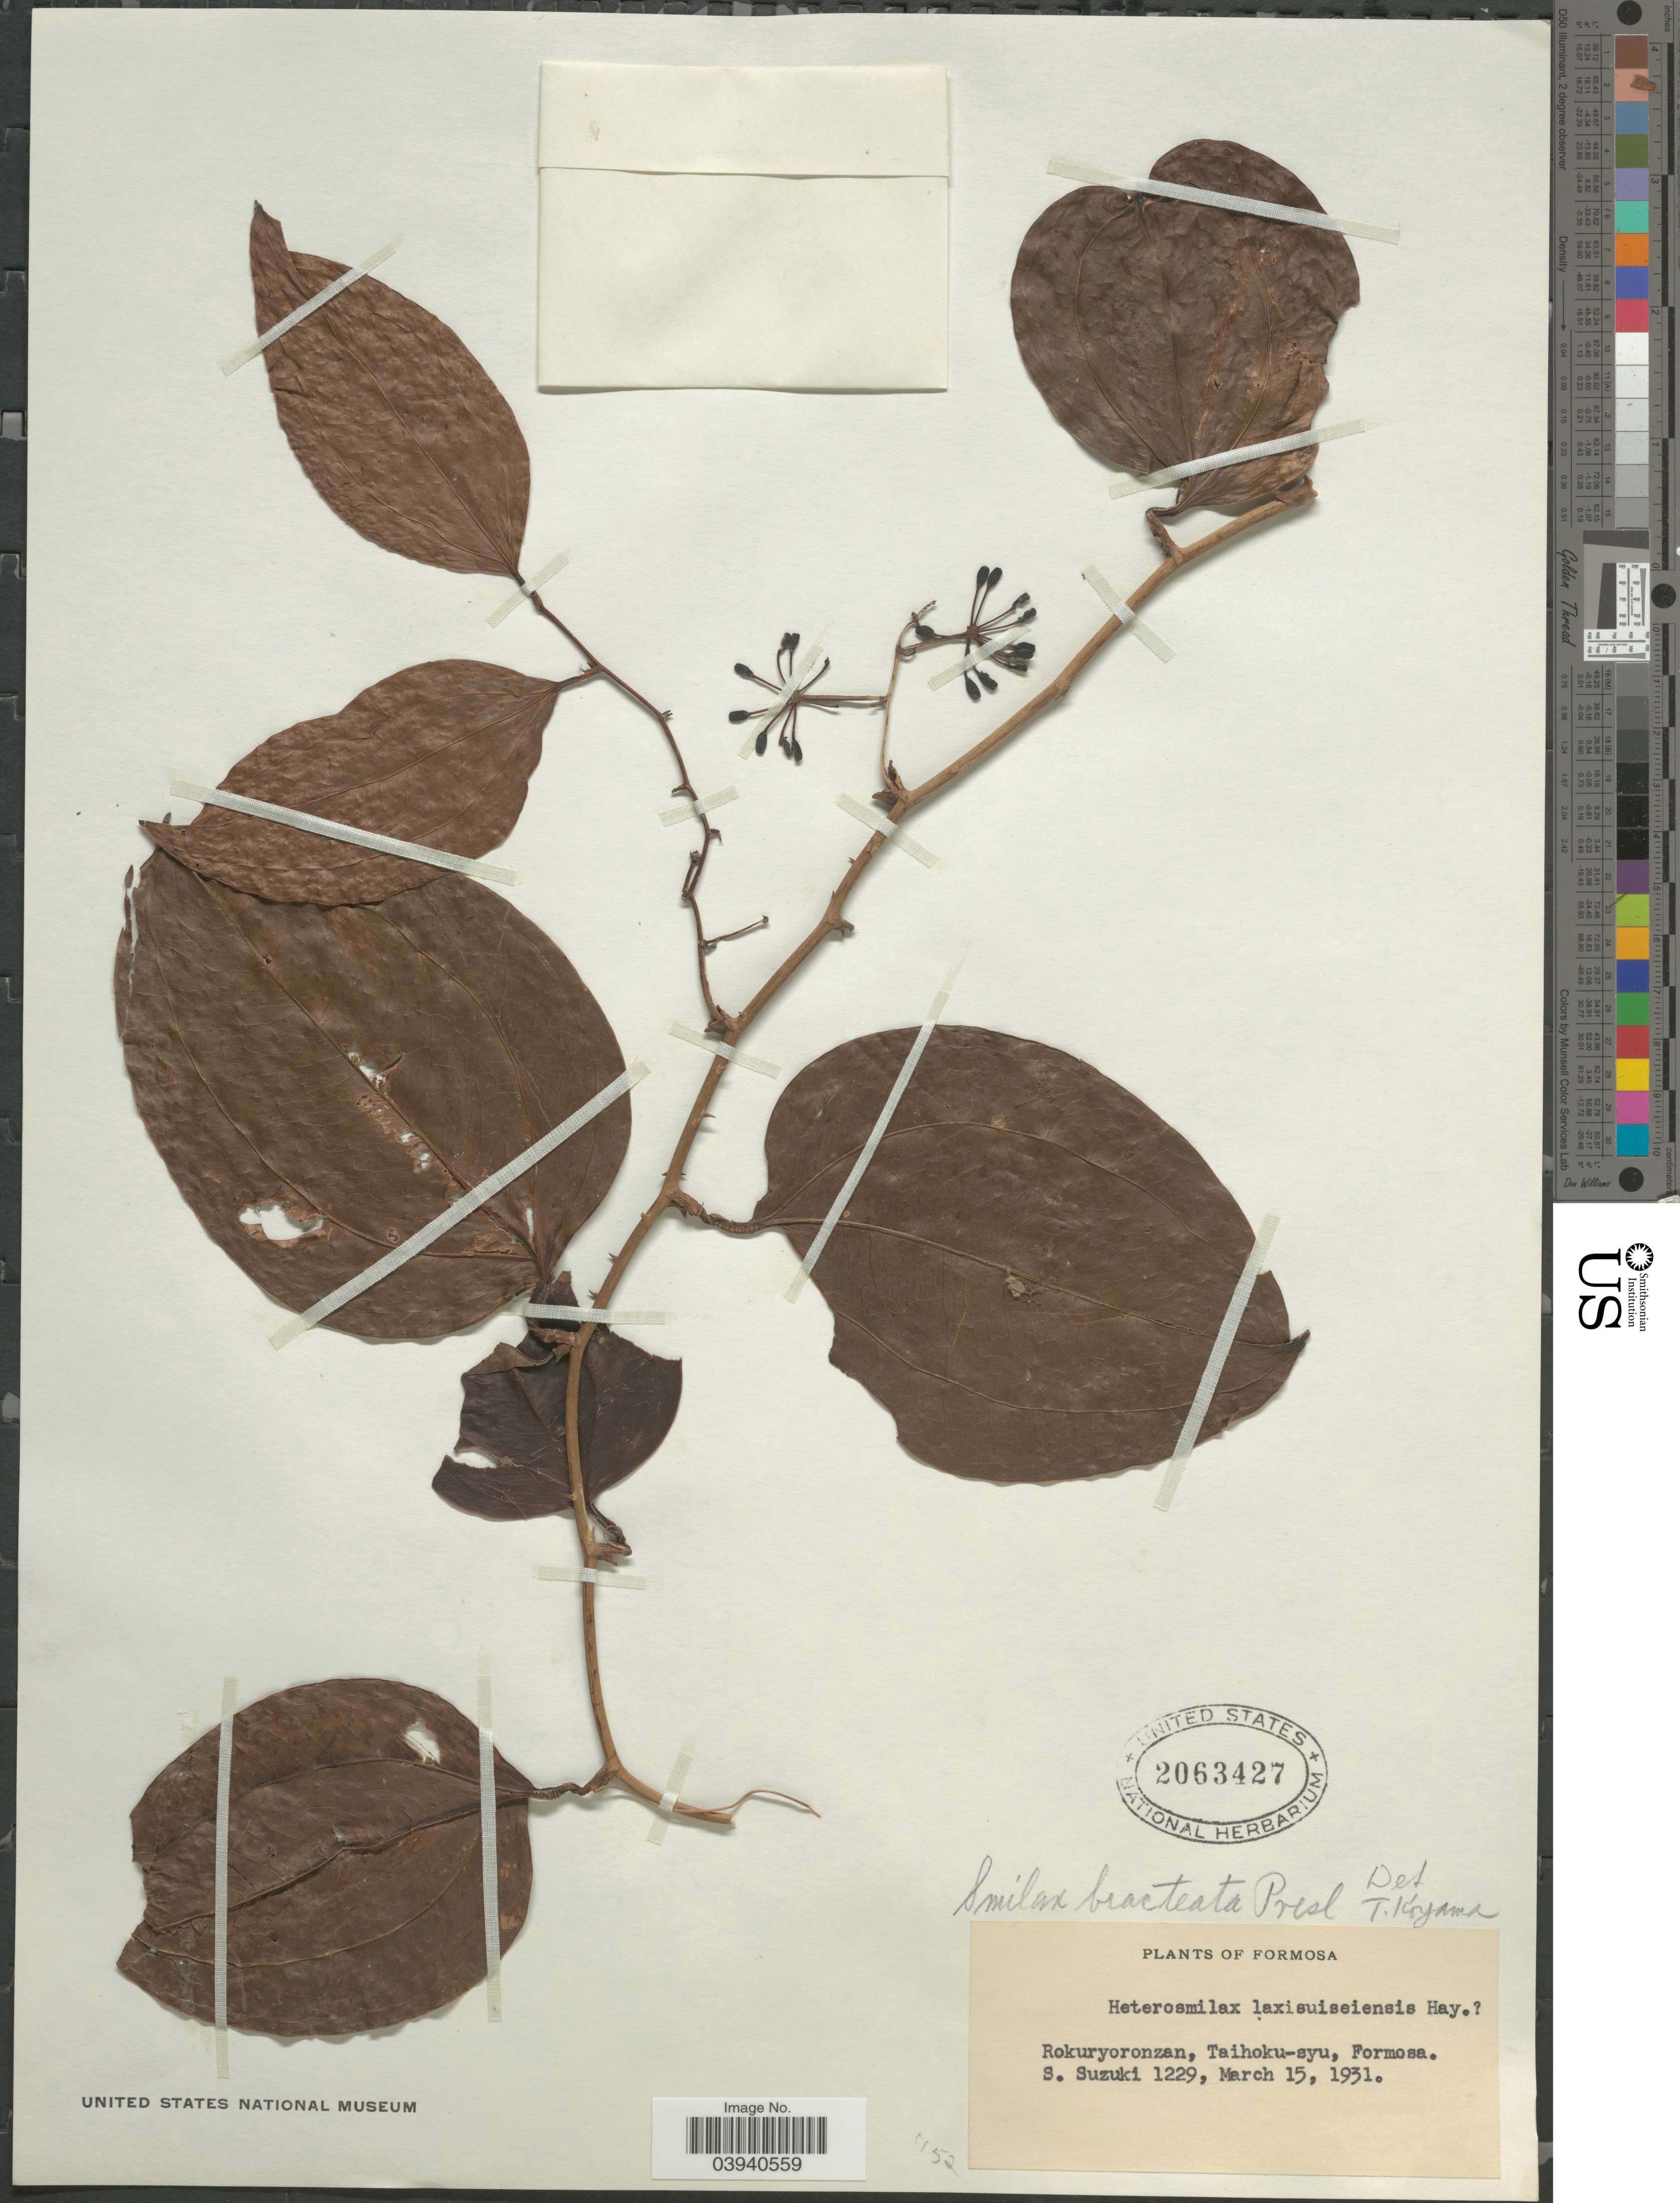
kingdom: Plantae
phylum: Tracheophyta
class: Liliopsida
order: Liliales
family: Smilacaceae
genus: Smilax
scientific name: Smilax bracteata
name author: C. Presl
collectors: S. Suzuki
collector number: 1229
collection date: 1931-03-15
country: Taiwan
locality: Formosa. Rokuryoronzan, Taihoku-ayu.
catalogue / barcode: US 2063427